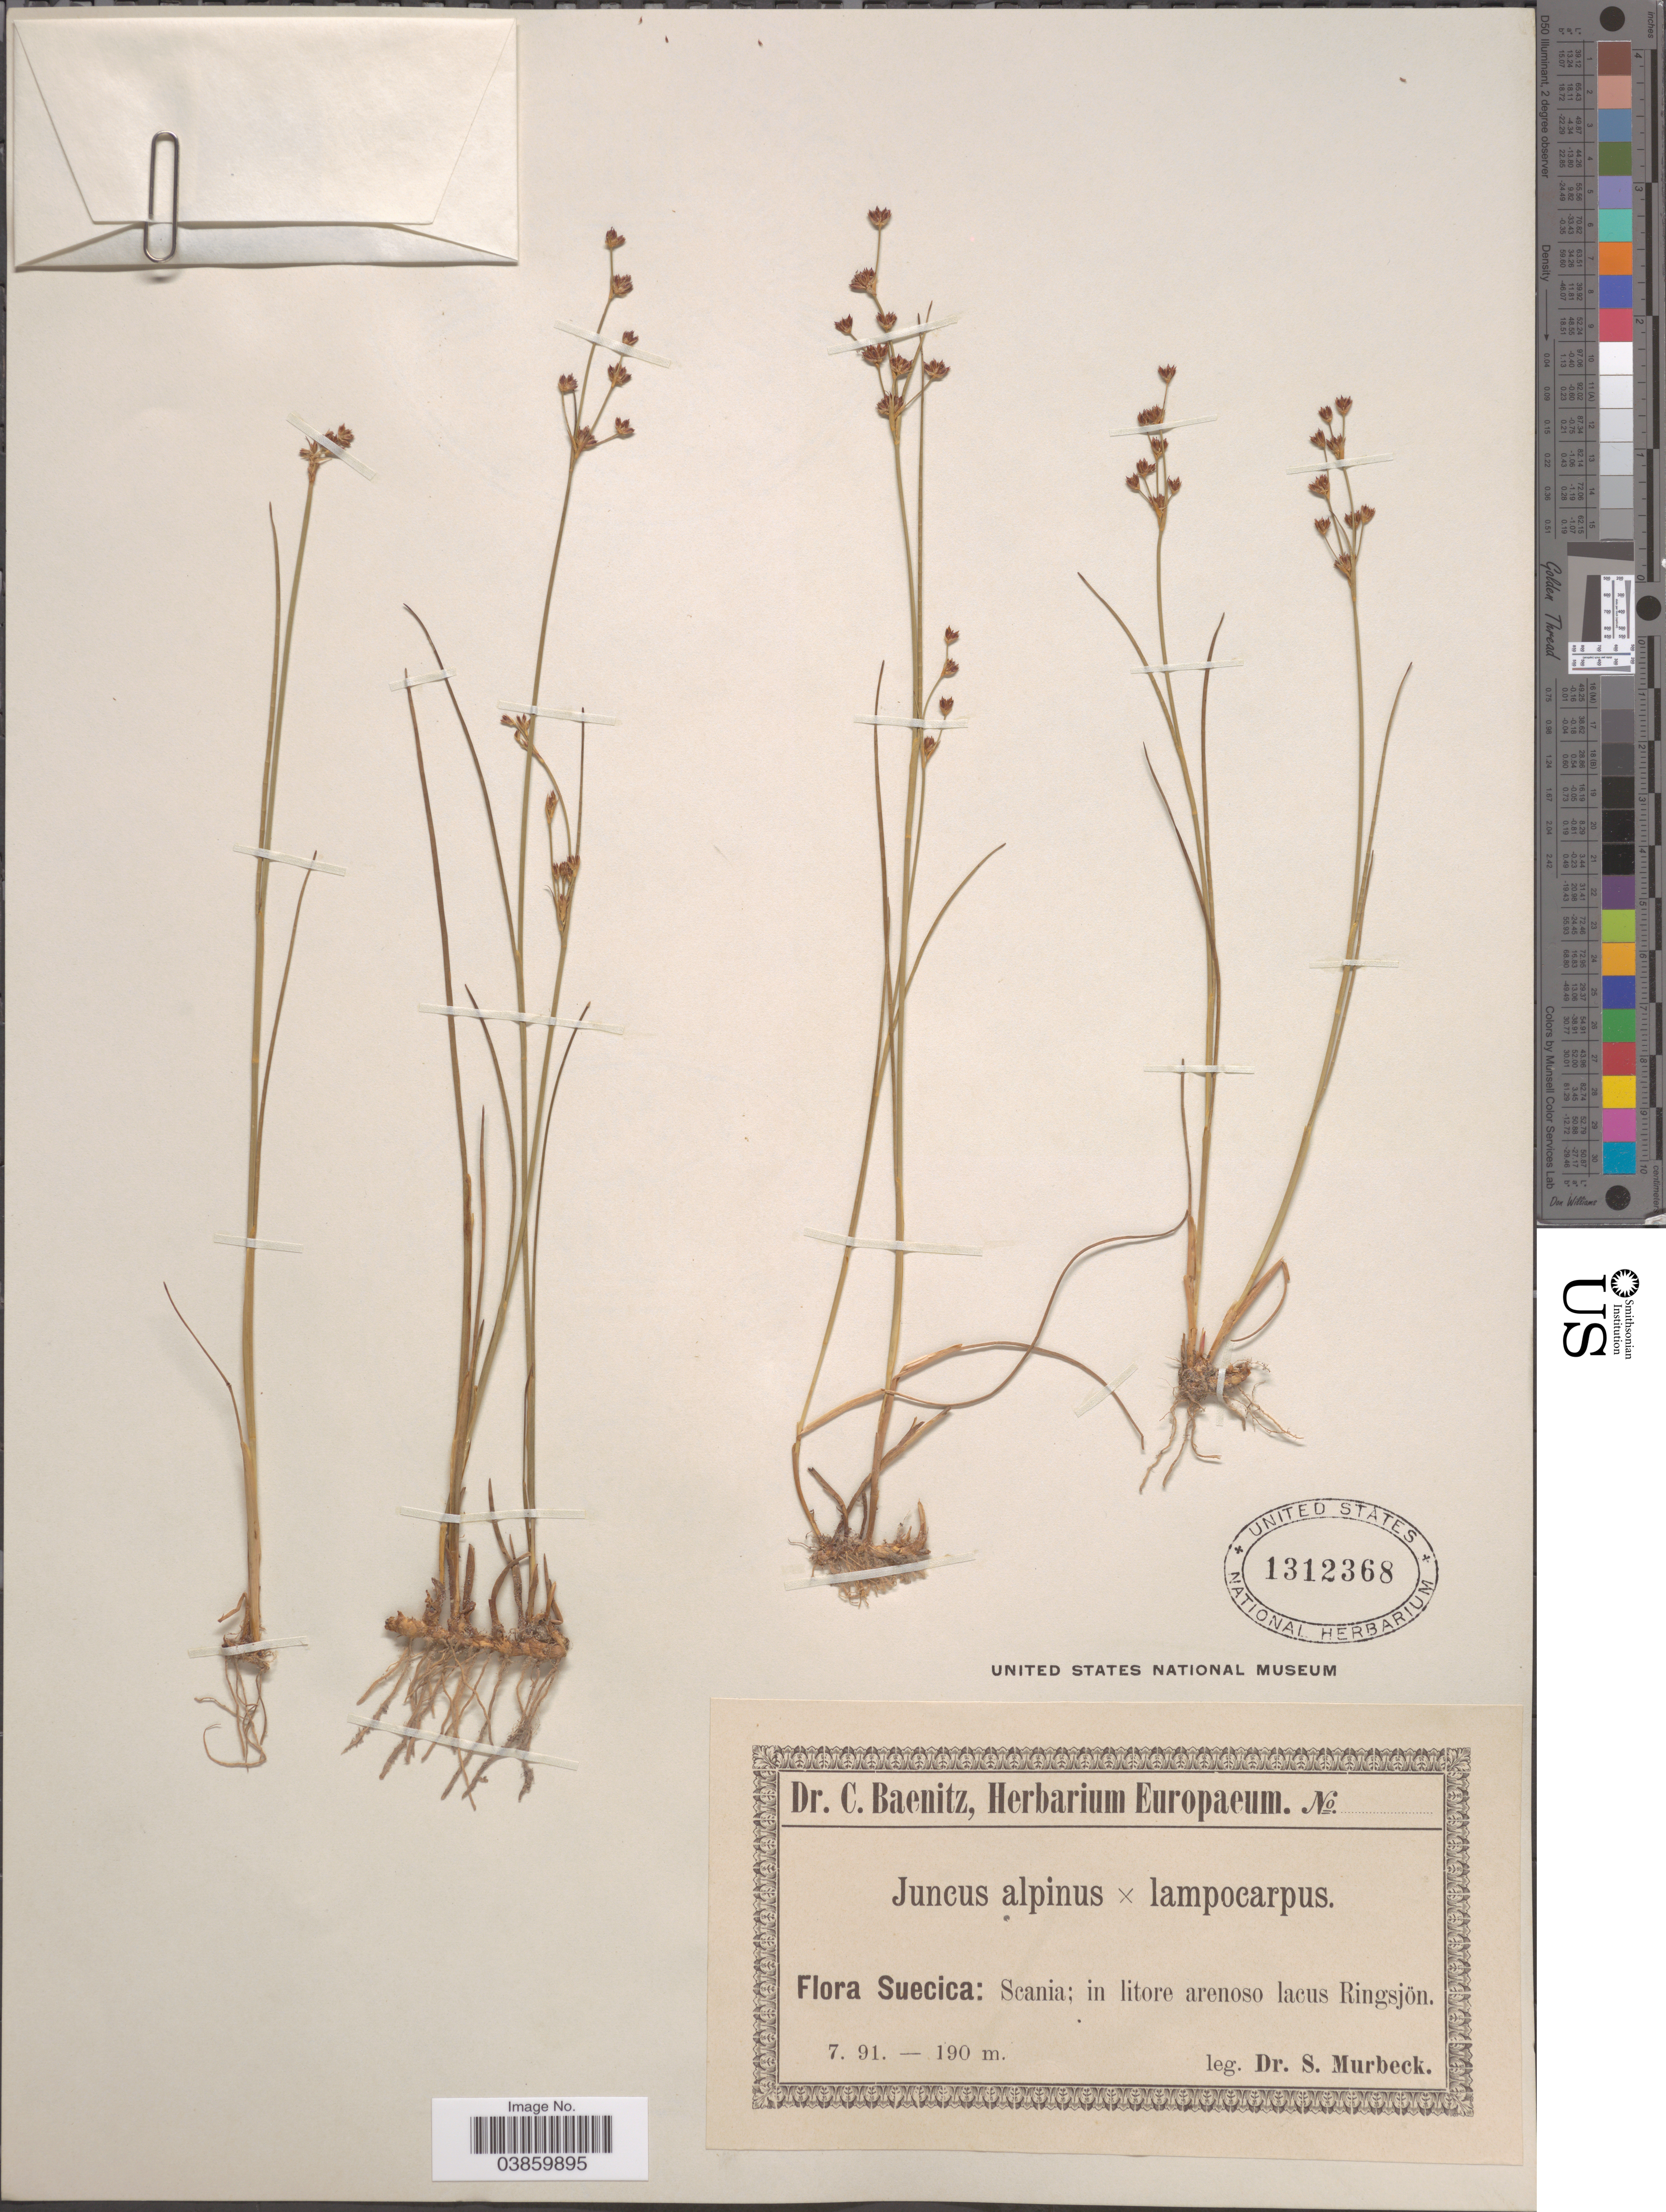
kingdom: Plantae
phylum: Tracheophyta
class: Liliopsida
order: Poales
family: Juncaceae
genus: Juncus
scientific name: Juncus alpinus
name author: Vill.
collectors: S. S. Murbeck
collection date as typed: Transcribed d/m/y: /7/91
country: Sweden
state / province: Skåne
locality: Suecica: Scania; in litore arenoso lacus Ringsjön.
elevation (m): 190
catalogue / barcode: US 1312368